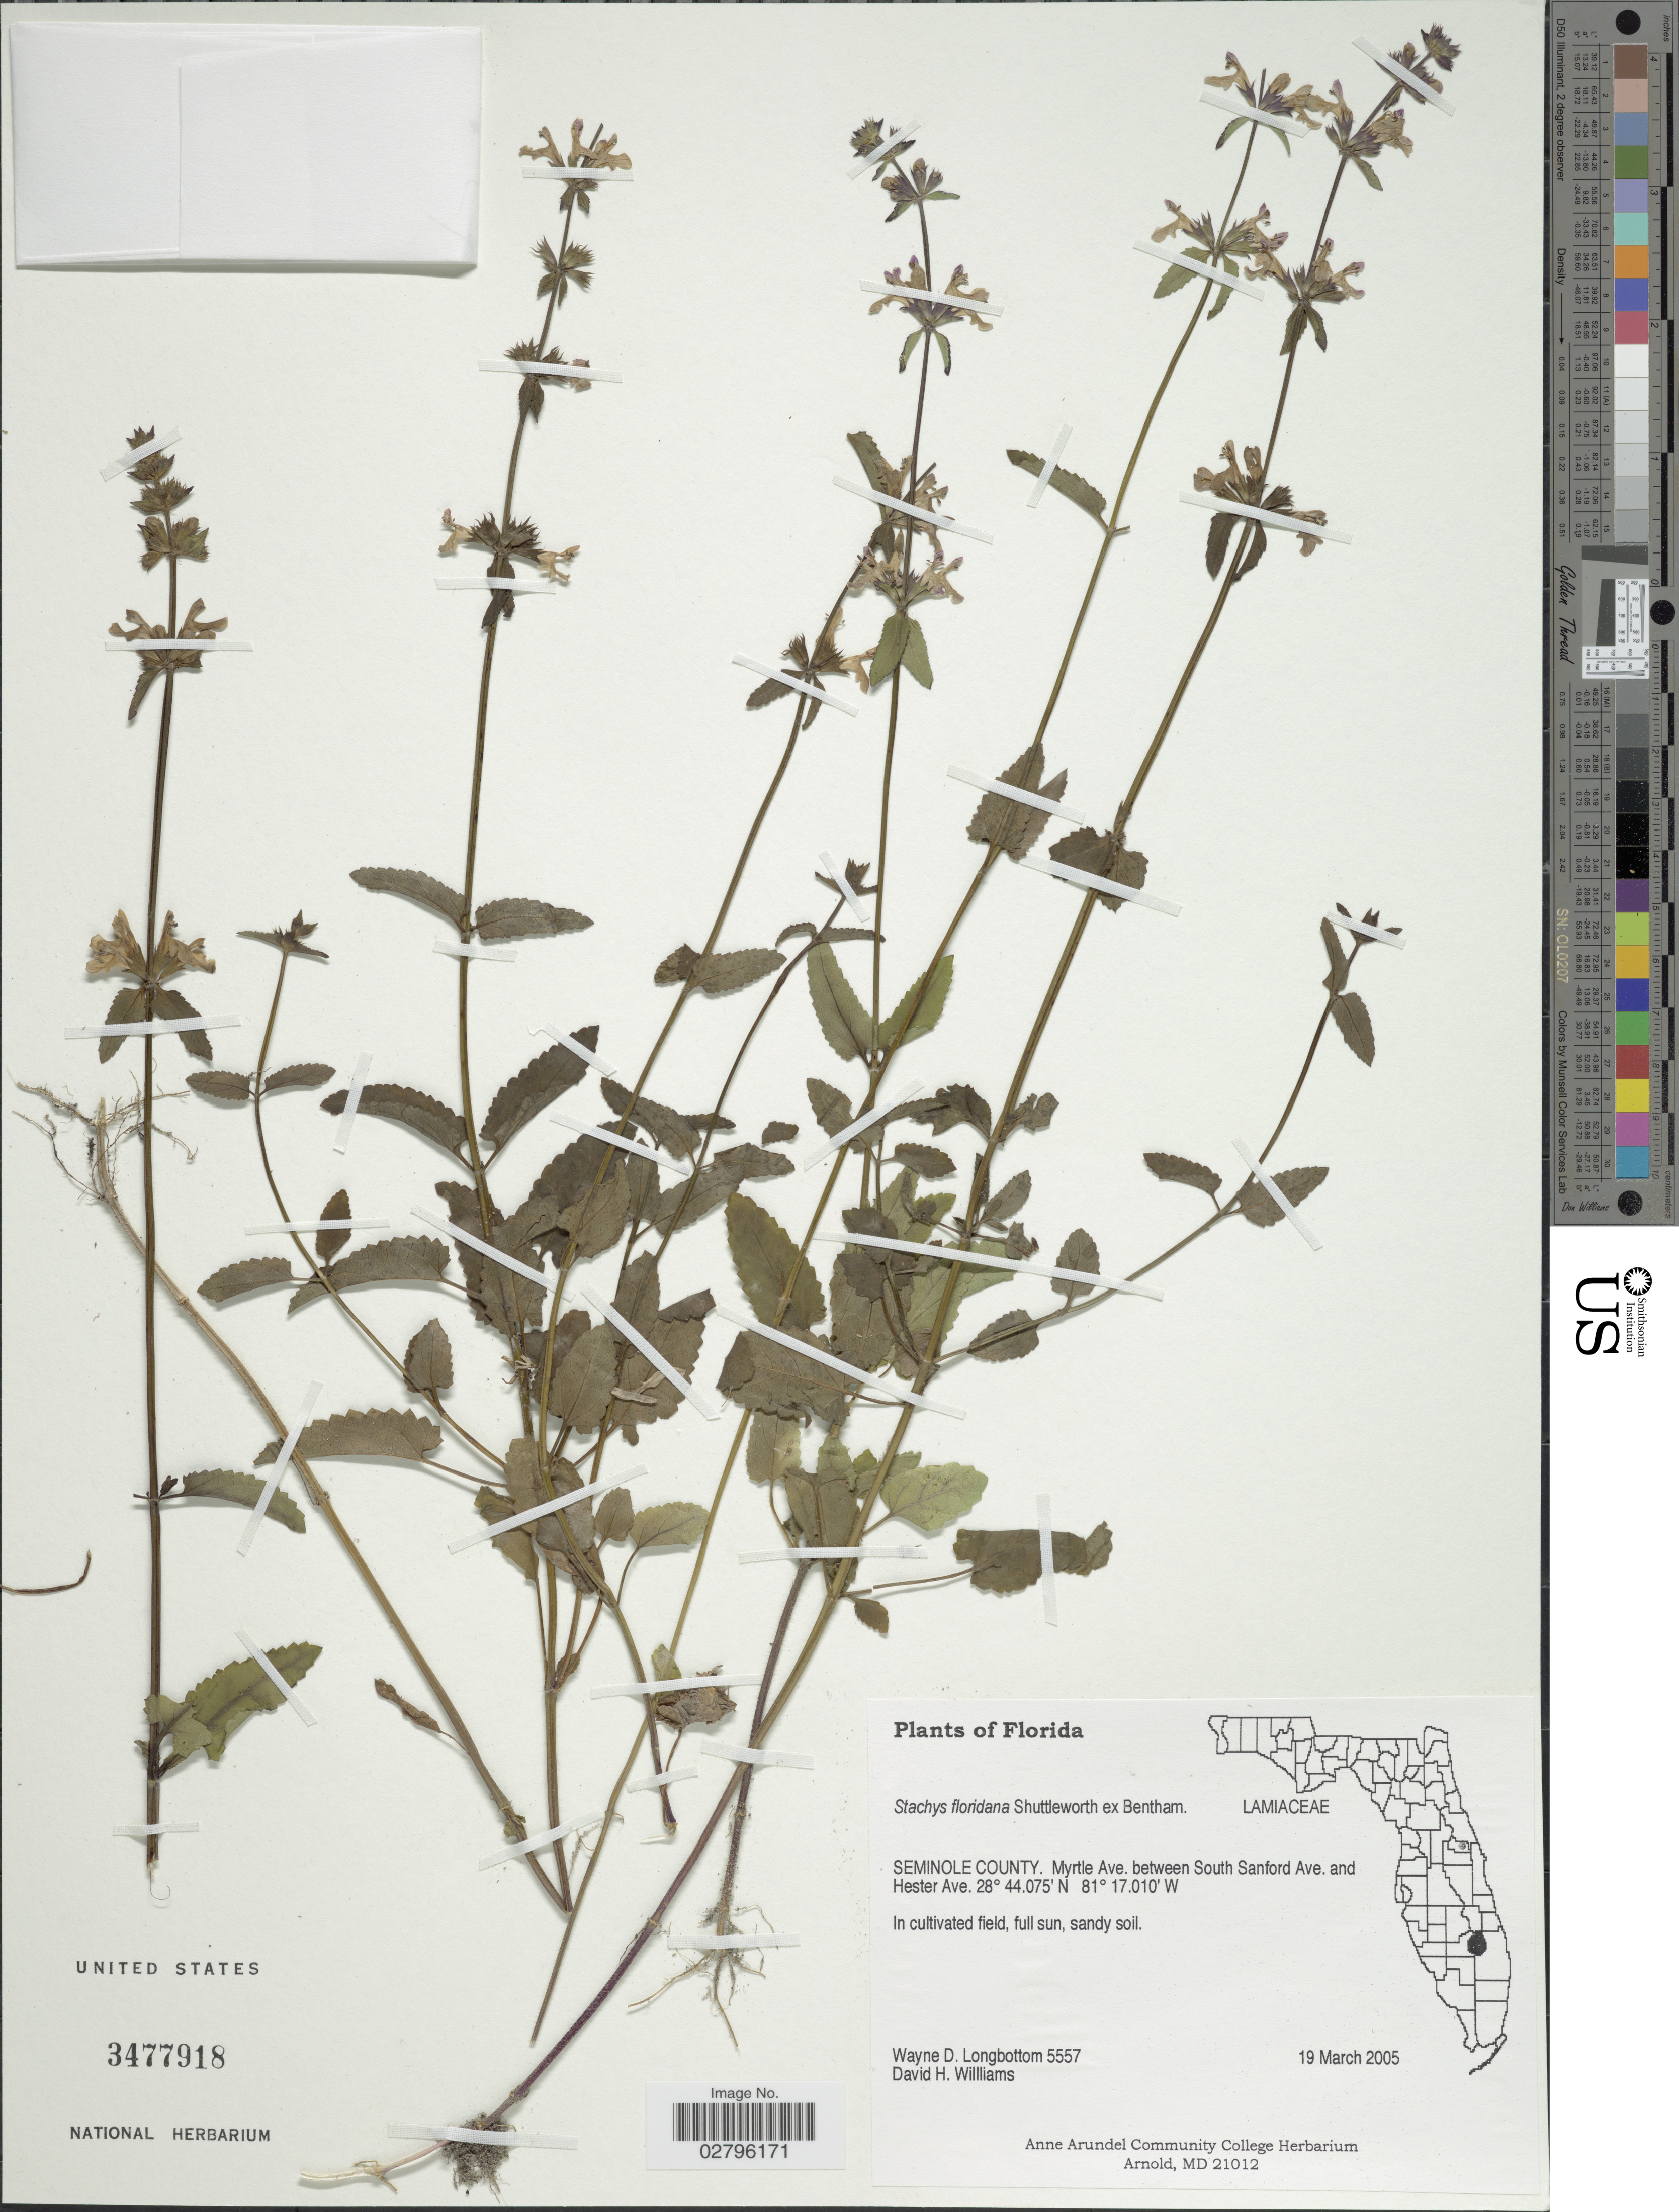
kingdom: Plantae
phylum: Tracheophyta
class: Magnoliopsida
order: Lamiales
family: Lamiaceae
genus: Stachys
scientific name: Stachys floridana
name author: Shuttlew. ex Benth.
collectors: W. D. Longbottom & D. H. Williams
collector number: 5557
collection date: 2005-03-19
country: United States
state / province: Florida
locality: Seminole County. Myrtle Ave, between South Sanford Ave, and Hester Ave.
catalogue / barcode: US 3477918